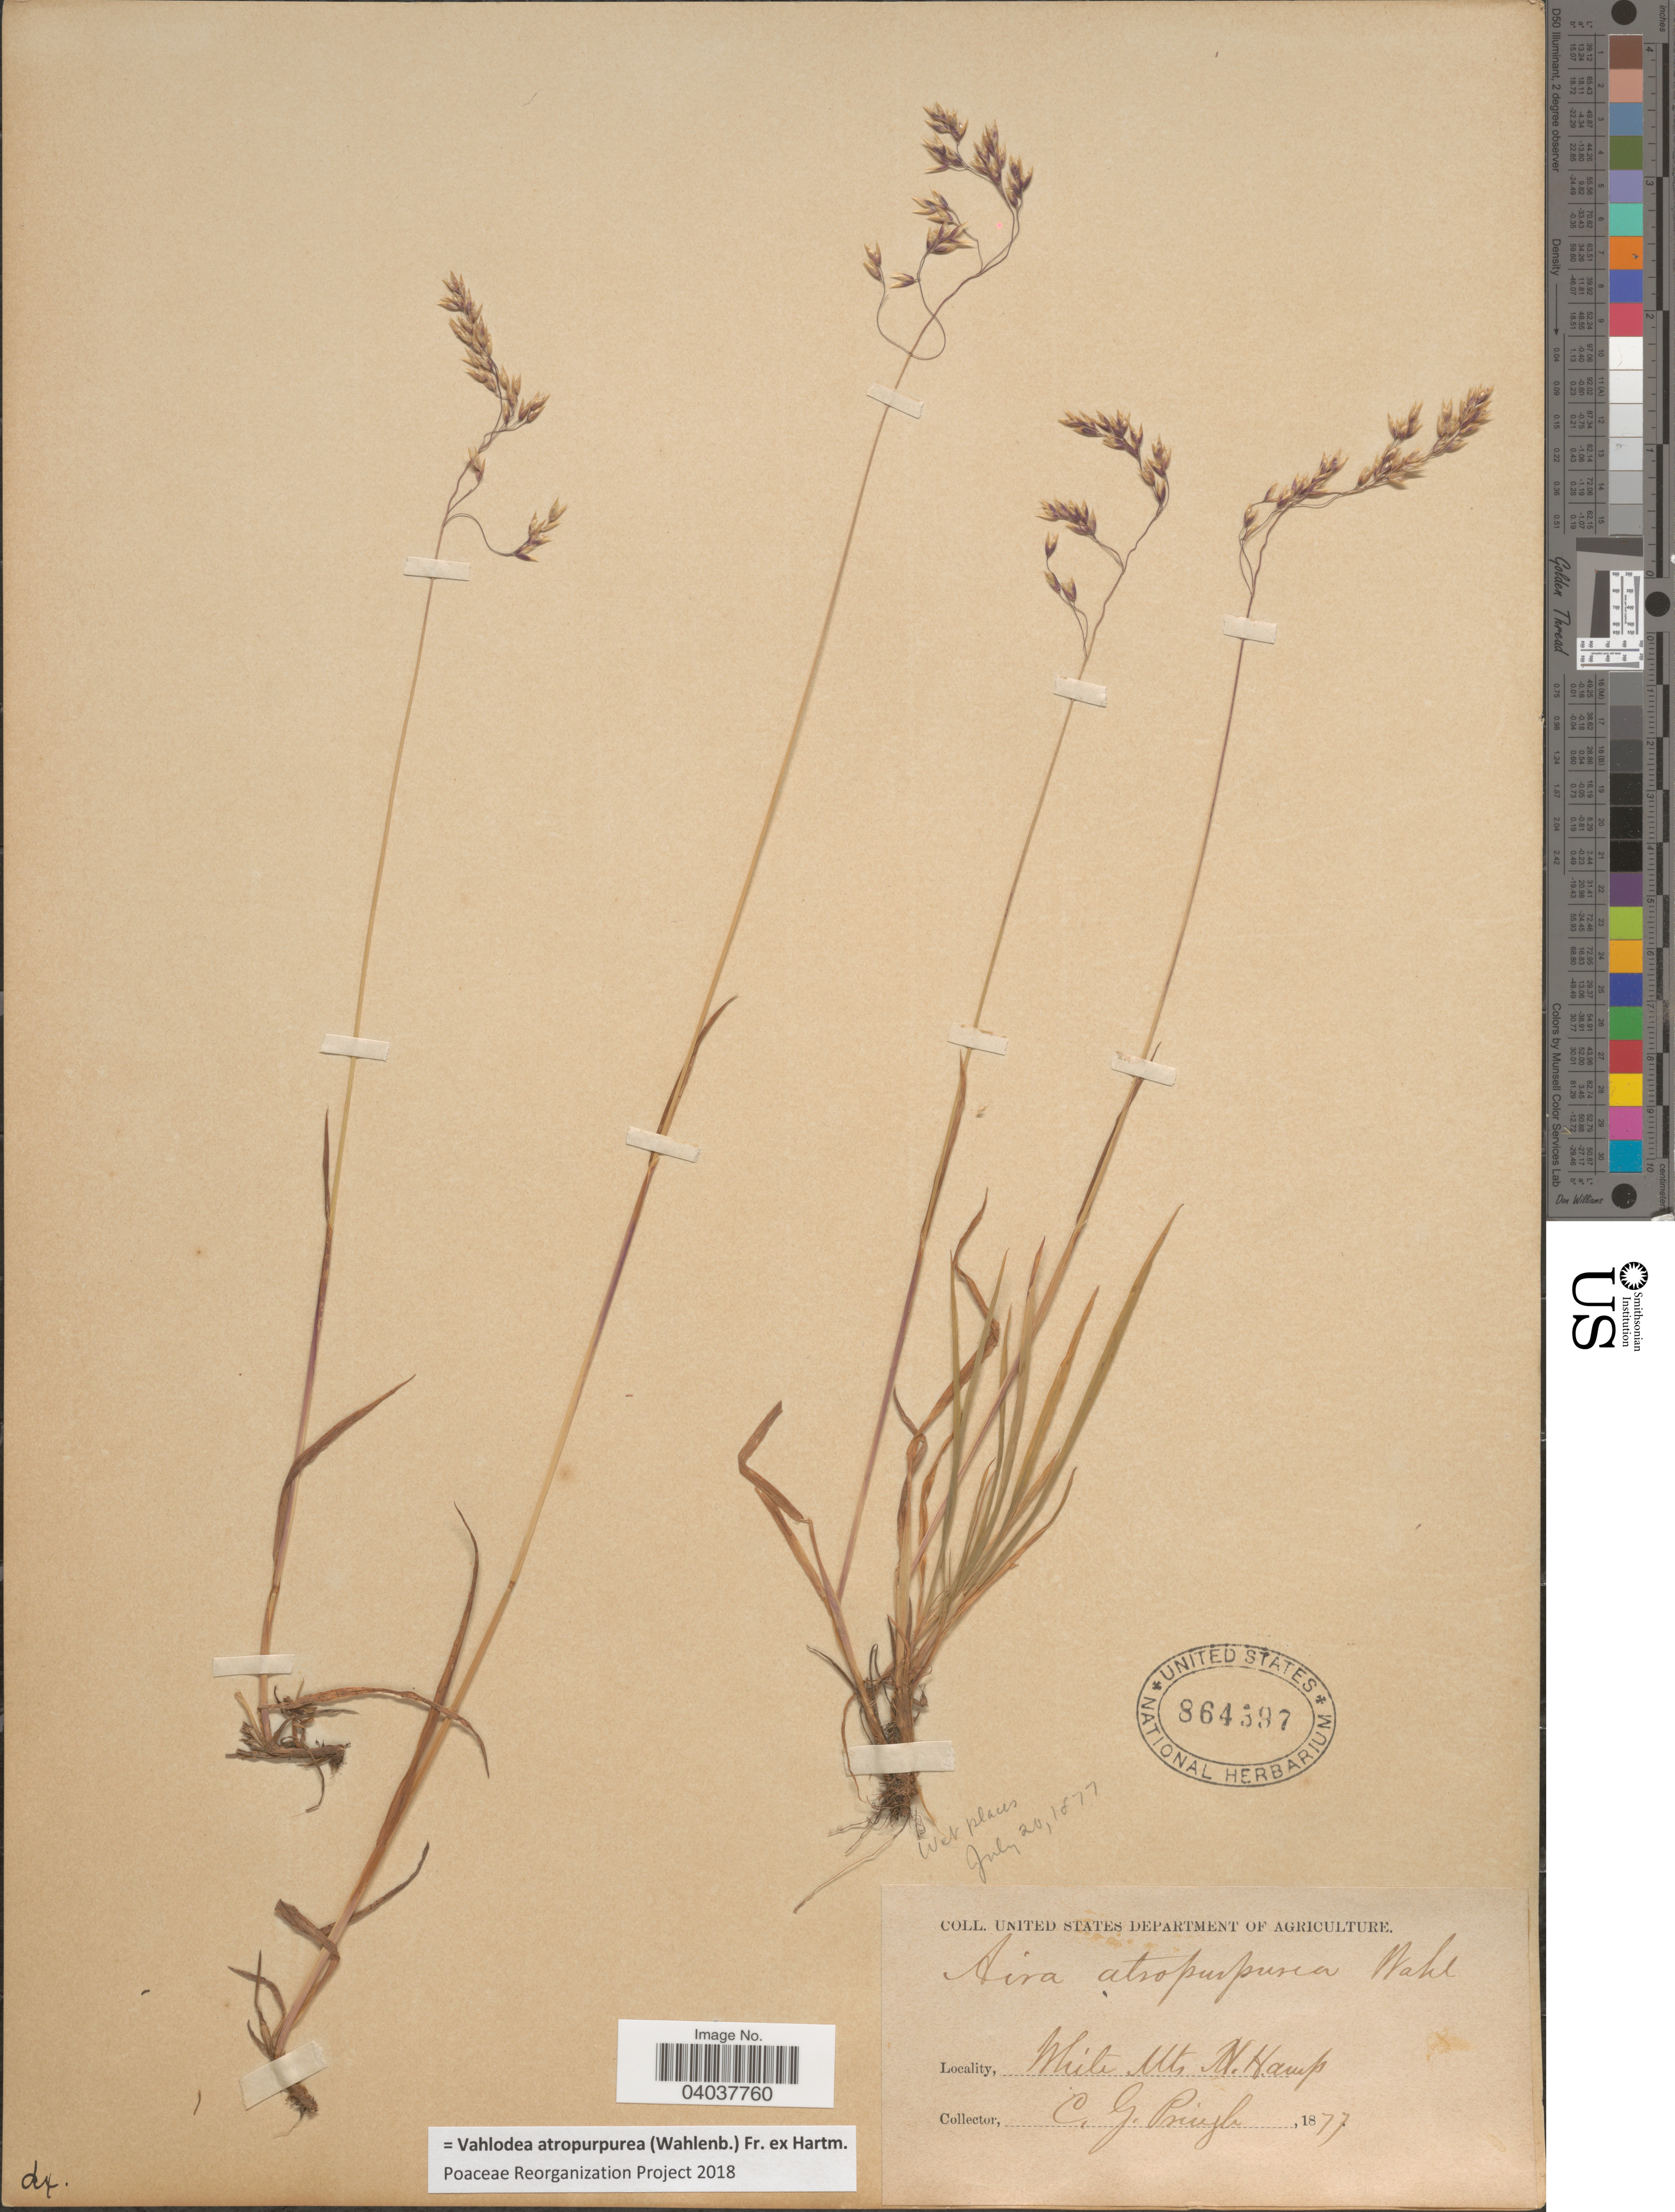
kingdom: Plantae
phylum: Tracheophyta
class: Liliopsida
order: Poales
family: Poaceae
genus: Vahlodea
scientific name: Vahlodea atropurpurea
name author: (Wahlenb.) Fr. ex Hartm.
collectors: C. G. Pringle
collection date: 1877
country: United States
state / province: New Hampshire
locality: White Mts.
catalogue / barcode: US 864397